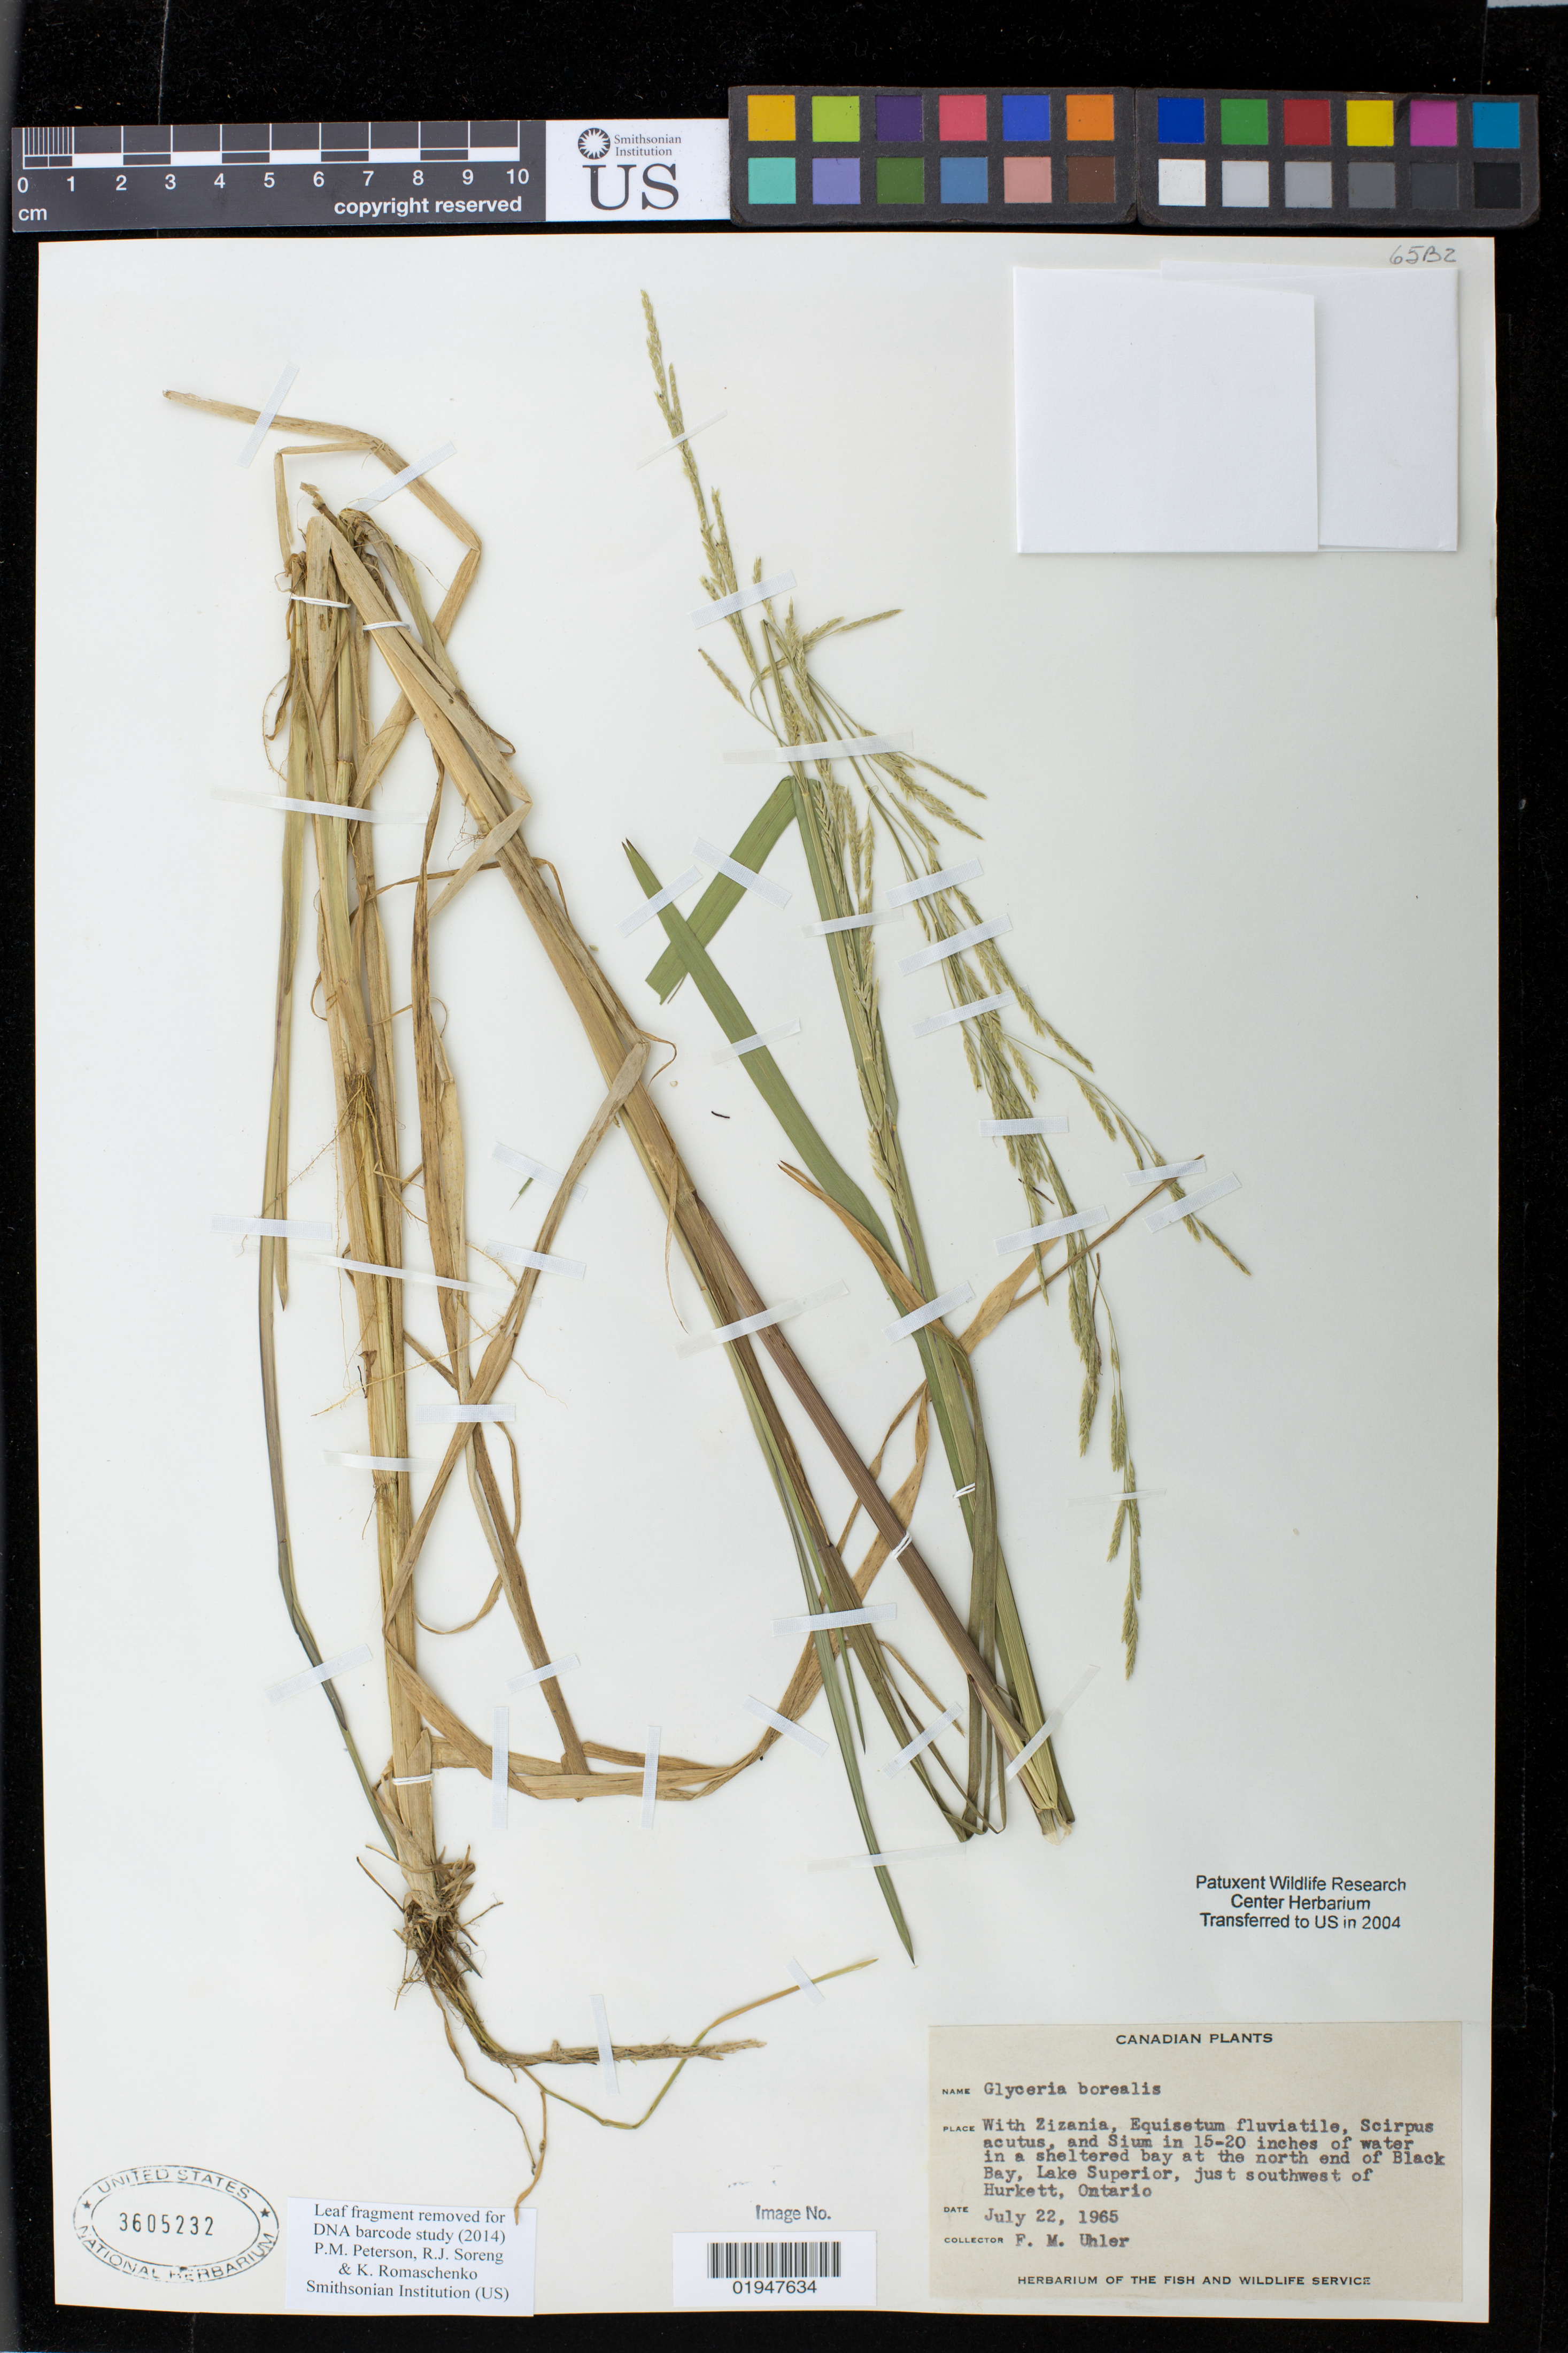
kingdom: Plantae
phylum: Tracheophyta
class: Liliopsida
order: Poales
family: Poaceae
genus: Glyceria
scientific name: Glyceria borealis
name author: (Nash) Batchelder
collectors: F. Uhler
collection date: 1965-07-22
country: Canada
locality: Bay at the north end of Black Bay, Lake Superior, just southwest of Hurkett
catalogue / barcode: US 3605232